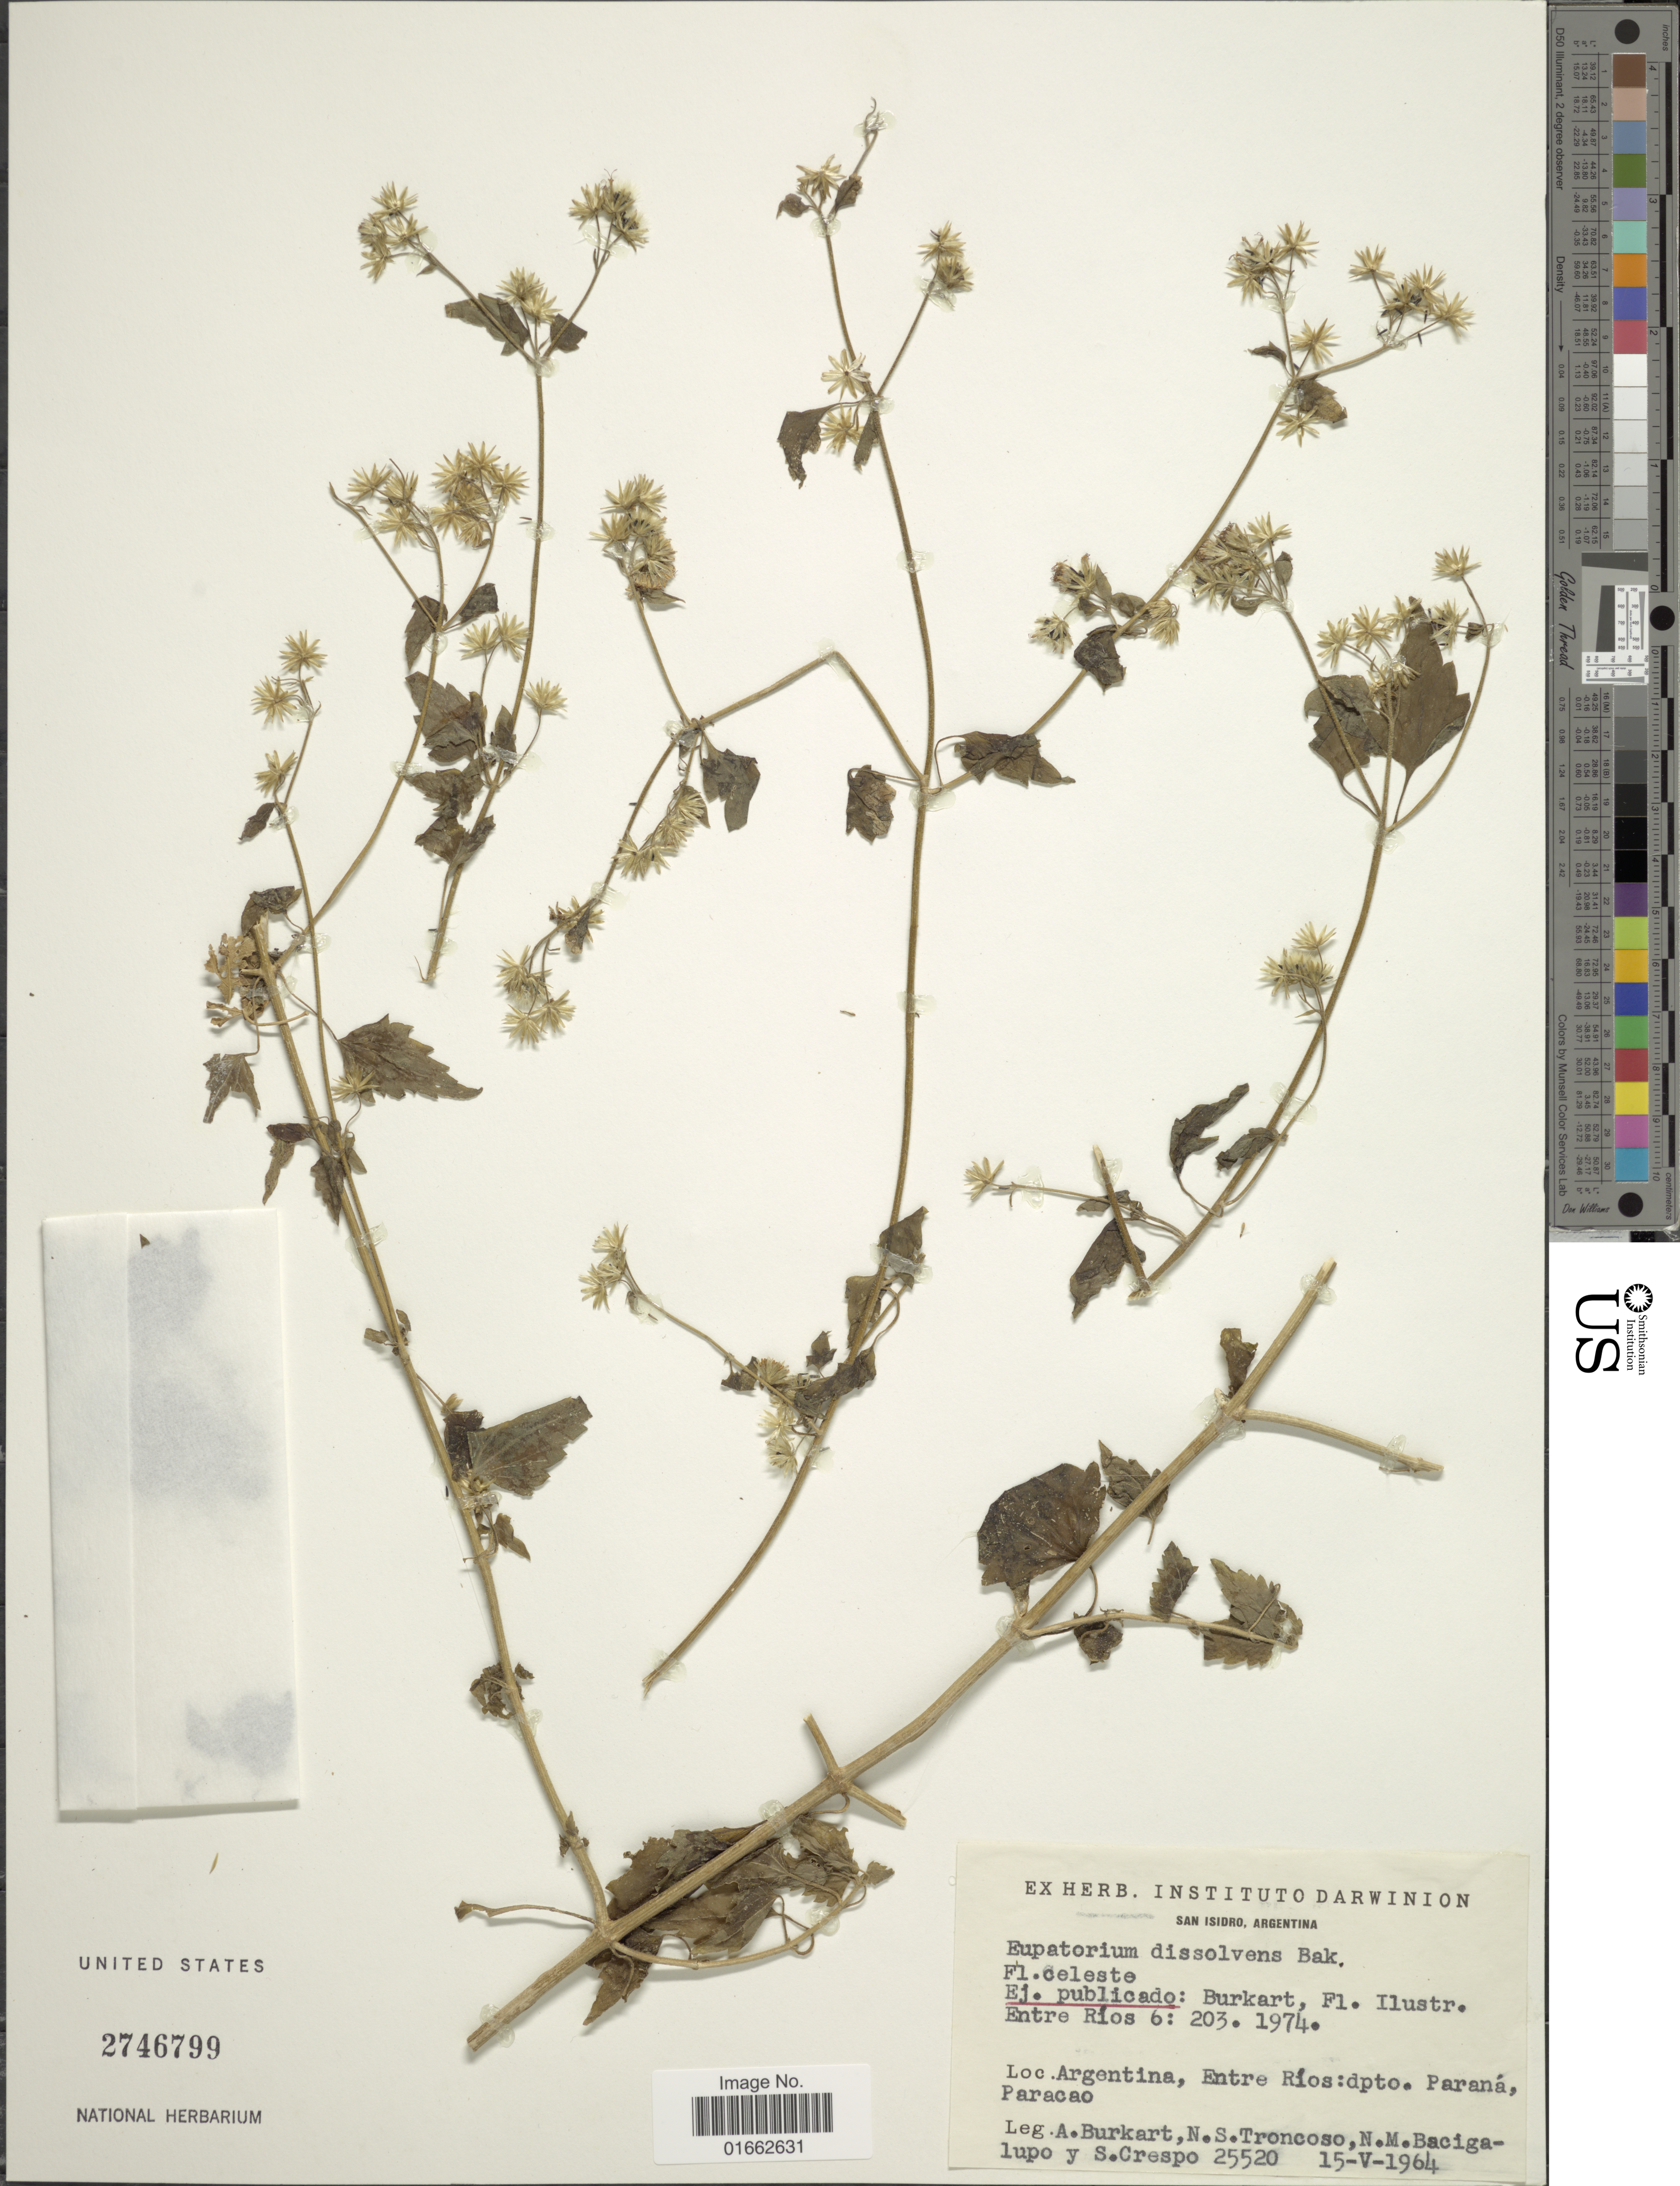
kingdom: Plantae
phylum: Tracheophyta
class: Magnoliopsida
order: Asterales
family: Asteraceae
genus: Fleischmannia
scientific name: Fleischmannia dissolvens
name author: (Baker) R.M. King & H. Rob.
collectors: A. E. Burkart, N. Troncoso, N. M. Bacigalupo & S. Crespo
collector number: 25520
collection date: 1964-05-15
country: Argentina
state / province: Entre Rios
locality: Dpto. Paraná, Paracao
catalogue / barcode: US 2746799